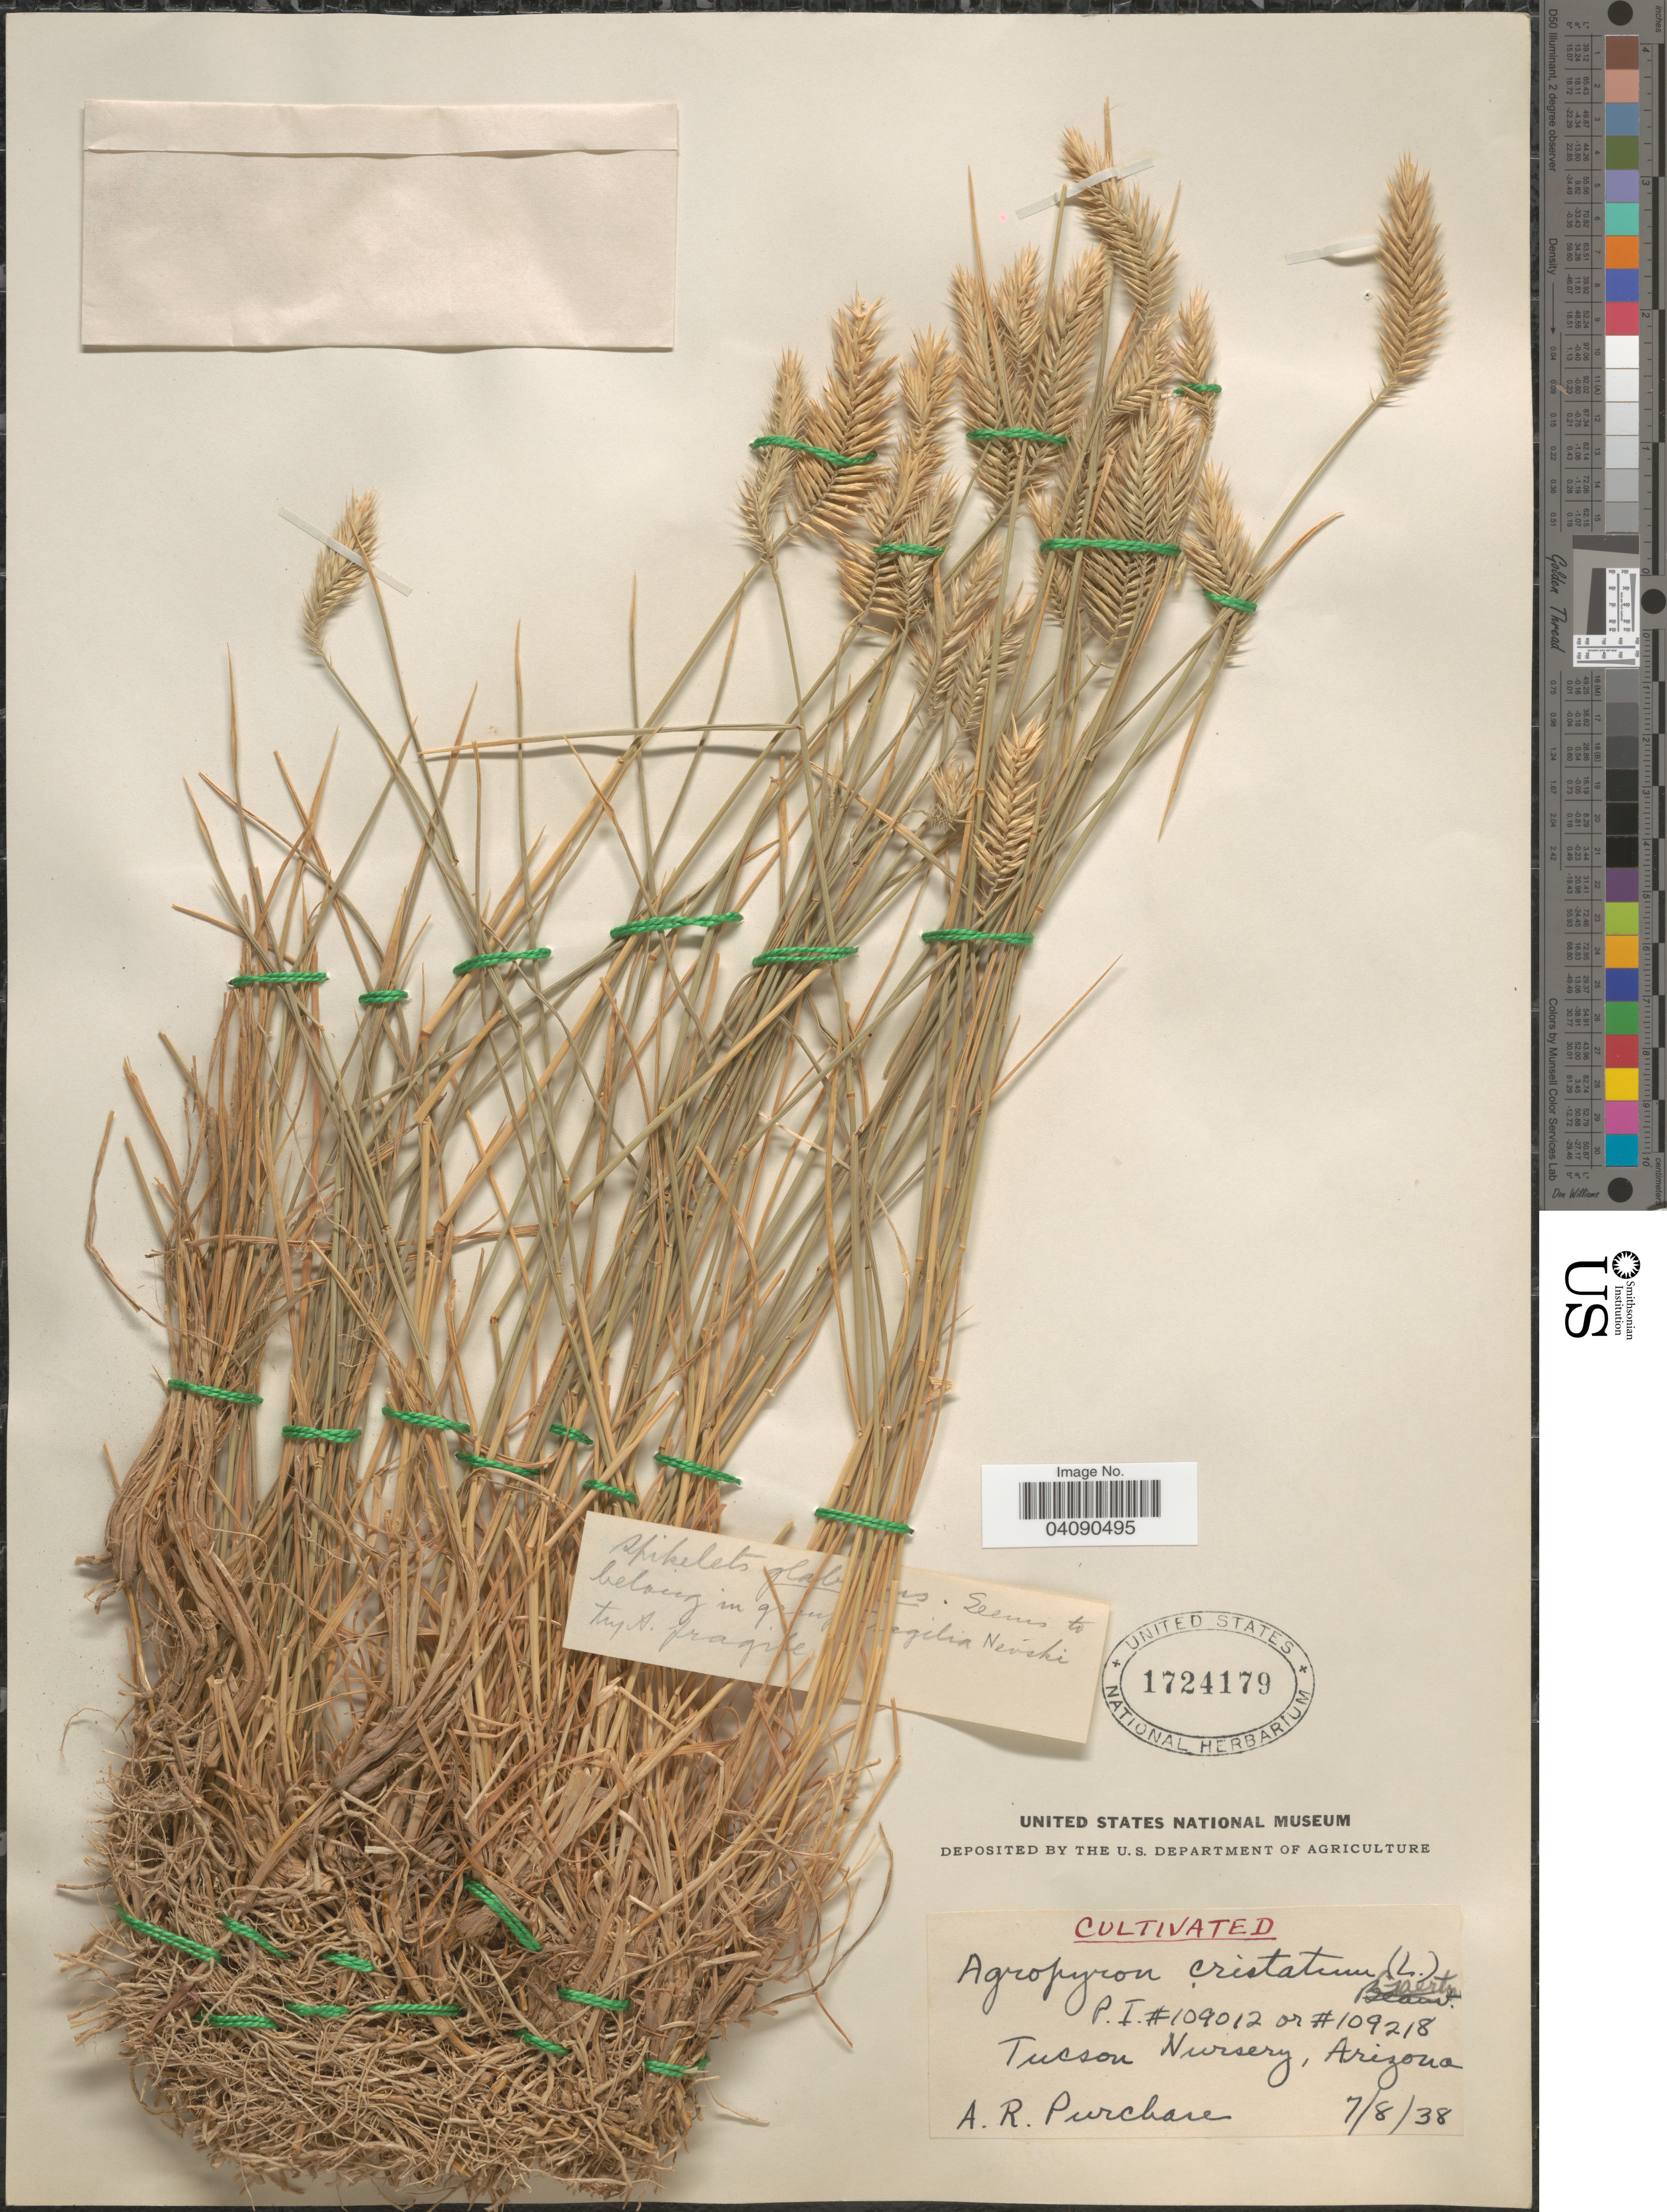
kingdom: Plantae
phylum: Tracheophyta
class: Liliopsida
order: Poales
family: Poaceae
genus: Agropyron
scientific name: Agropyron sp.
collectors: A. Purchase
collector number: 109012/109218?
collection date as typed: Transcribed d/m/y: 8/7/38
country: United States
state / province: Arizona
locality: Tucson Nursery.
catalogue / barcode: US 1724179